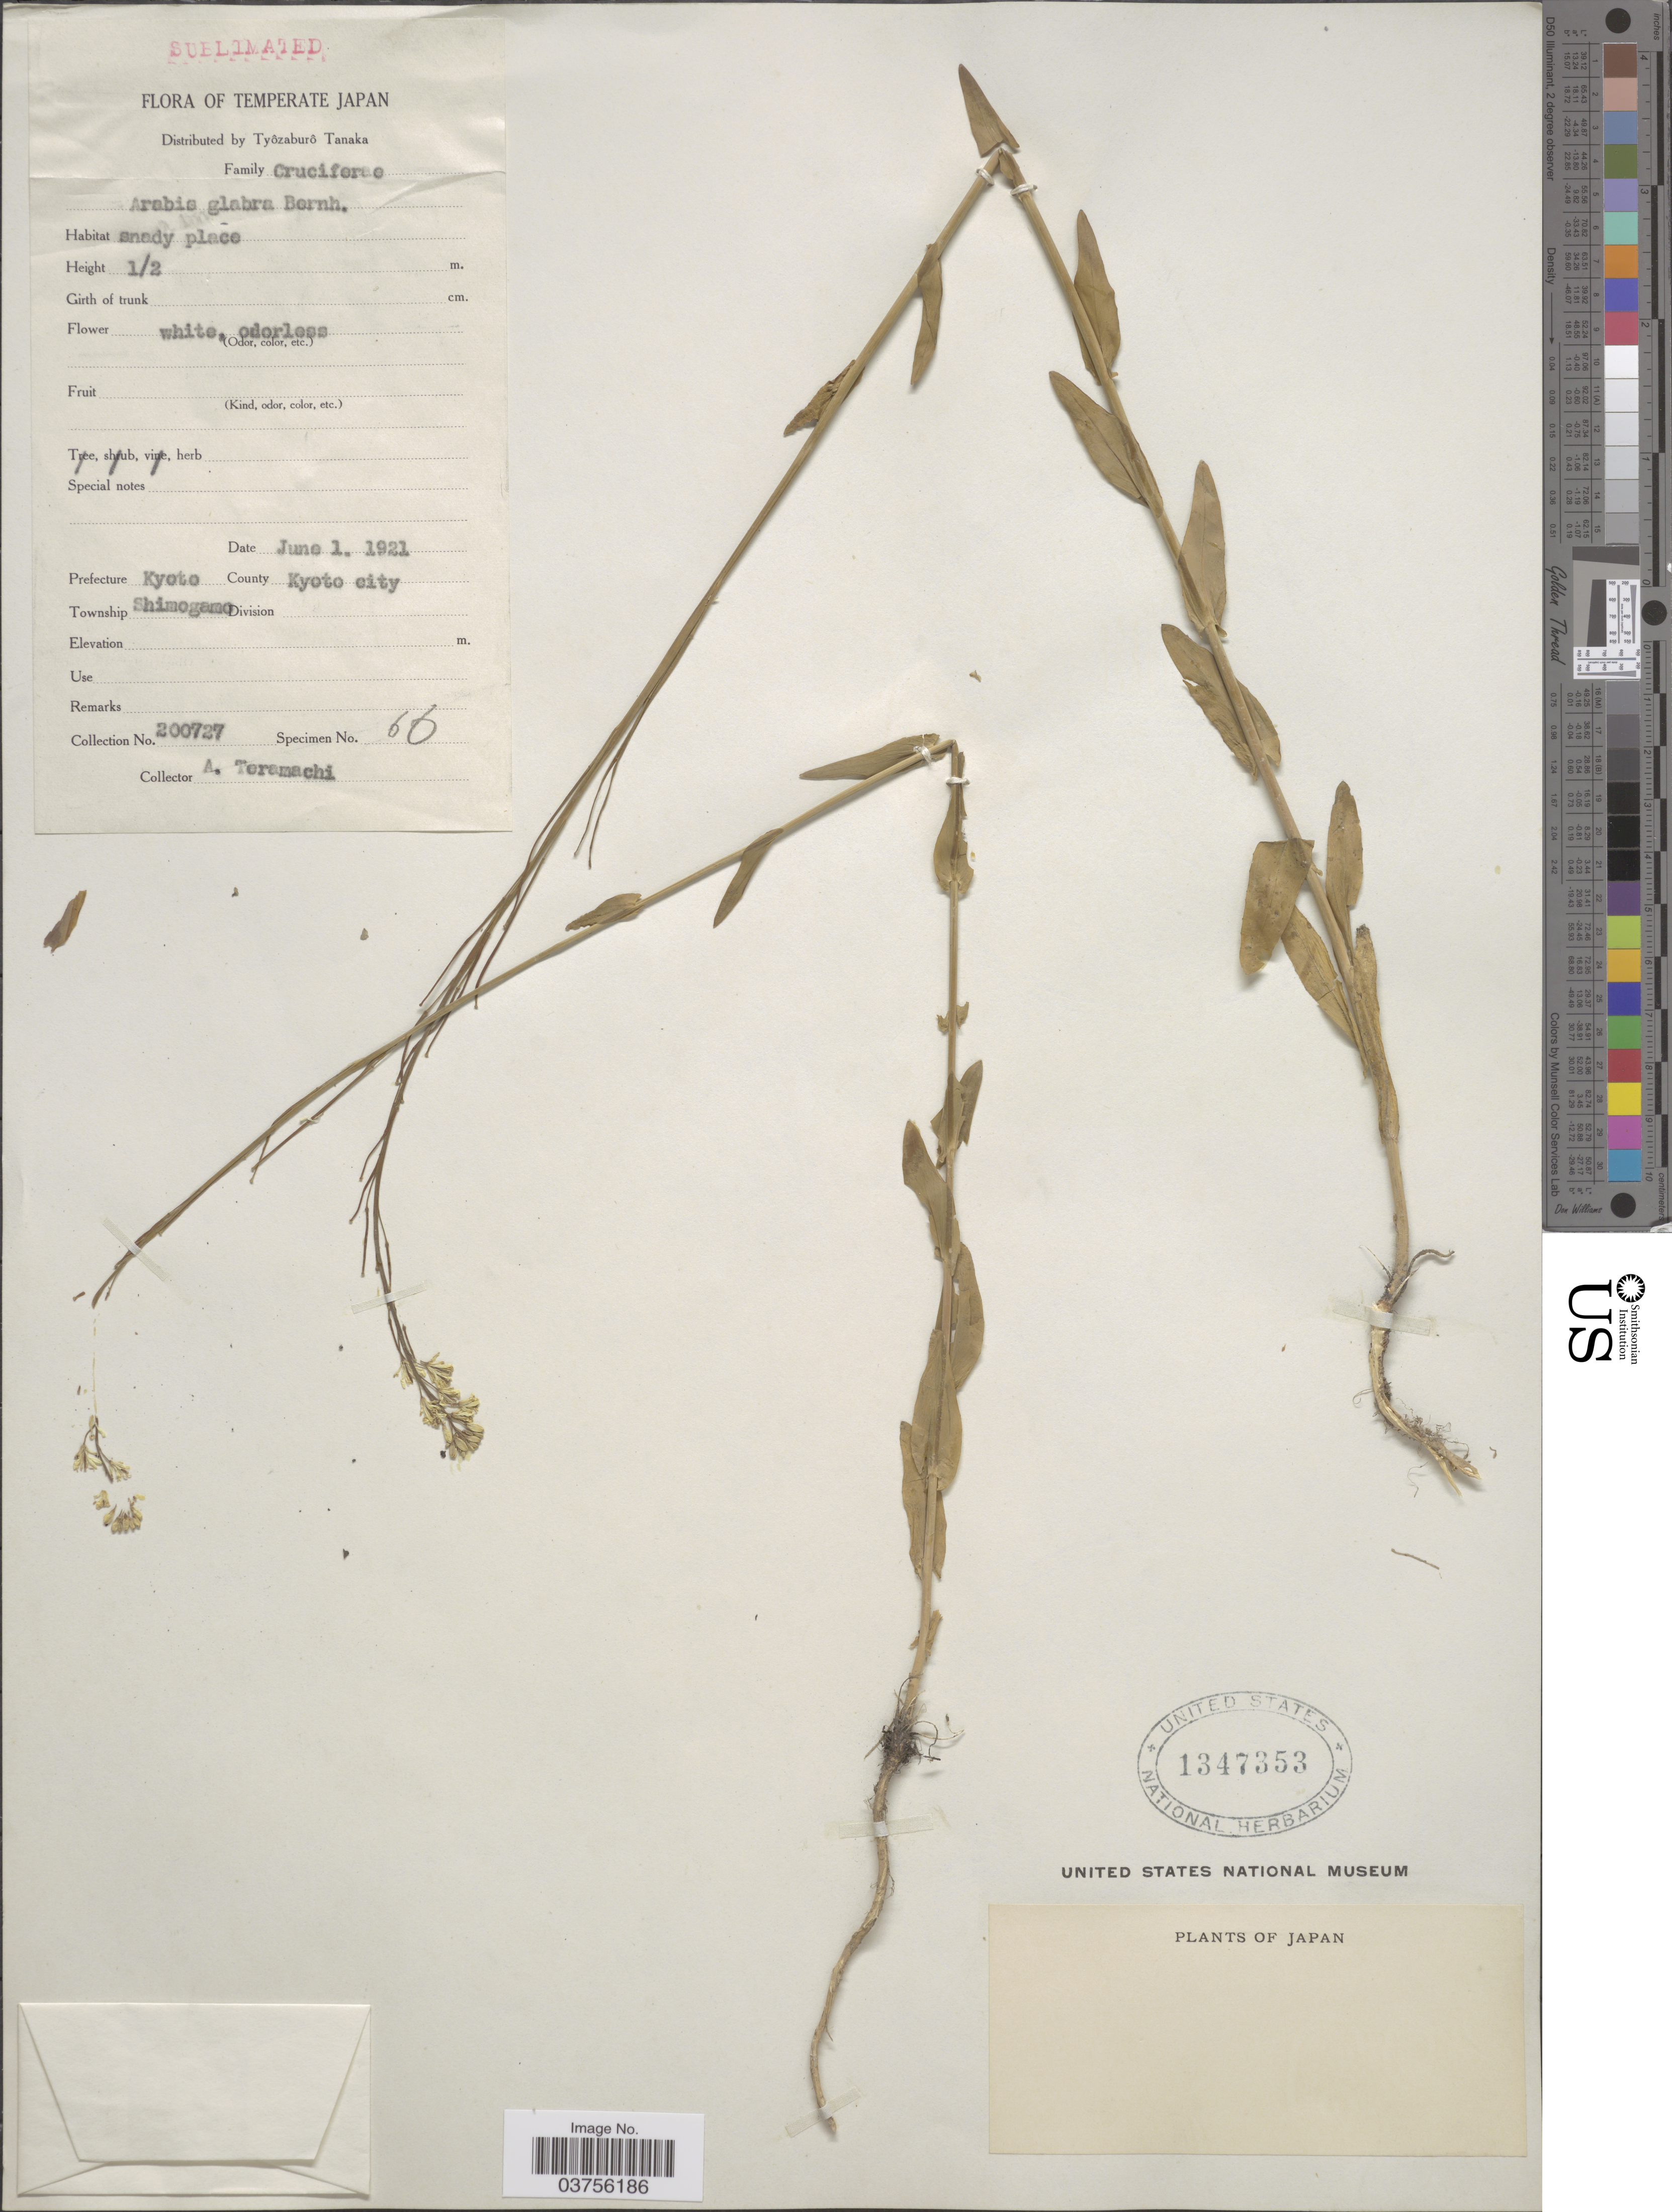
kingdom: Plantae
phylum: Tracheophyta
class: Magnoliopsida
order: Brassicales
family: Brassicaceae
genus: Turritis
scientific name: Turritis glabra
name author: L.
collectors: A. Teramachi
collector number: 200727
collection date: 1921-06-01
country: Japan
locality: Temperate Japan. Prefecture Kyoto. County Kyoto city. Township Shimogamo.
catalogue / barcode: US 1347353